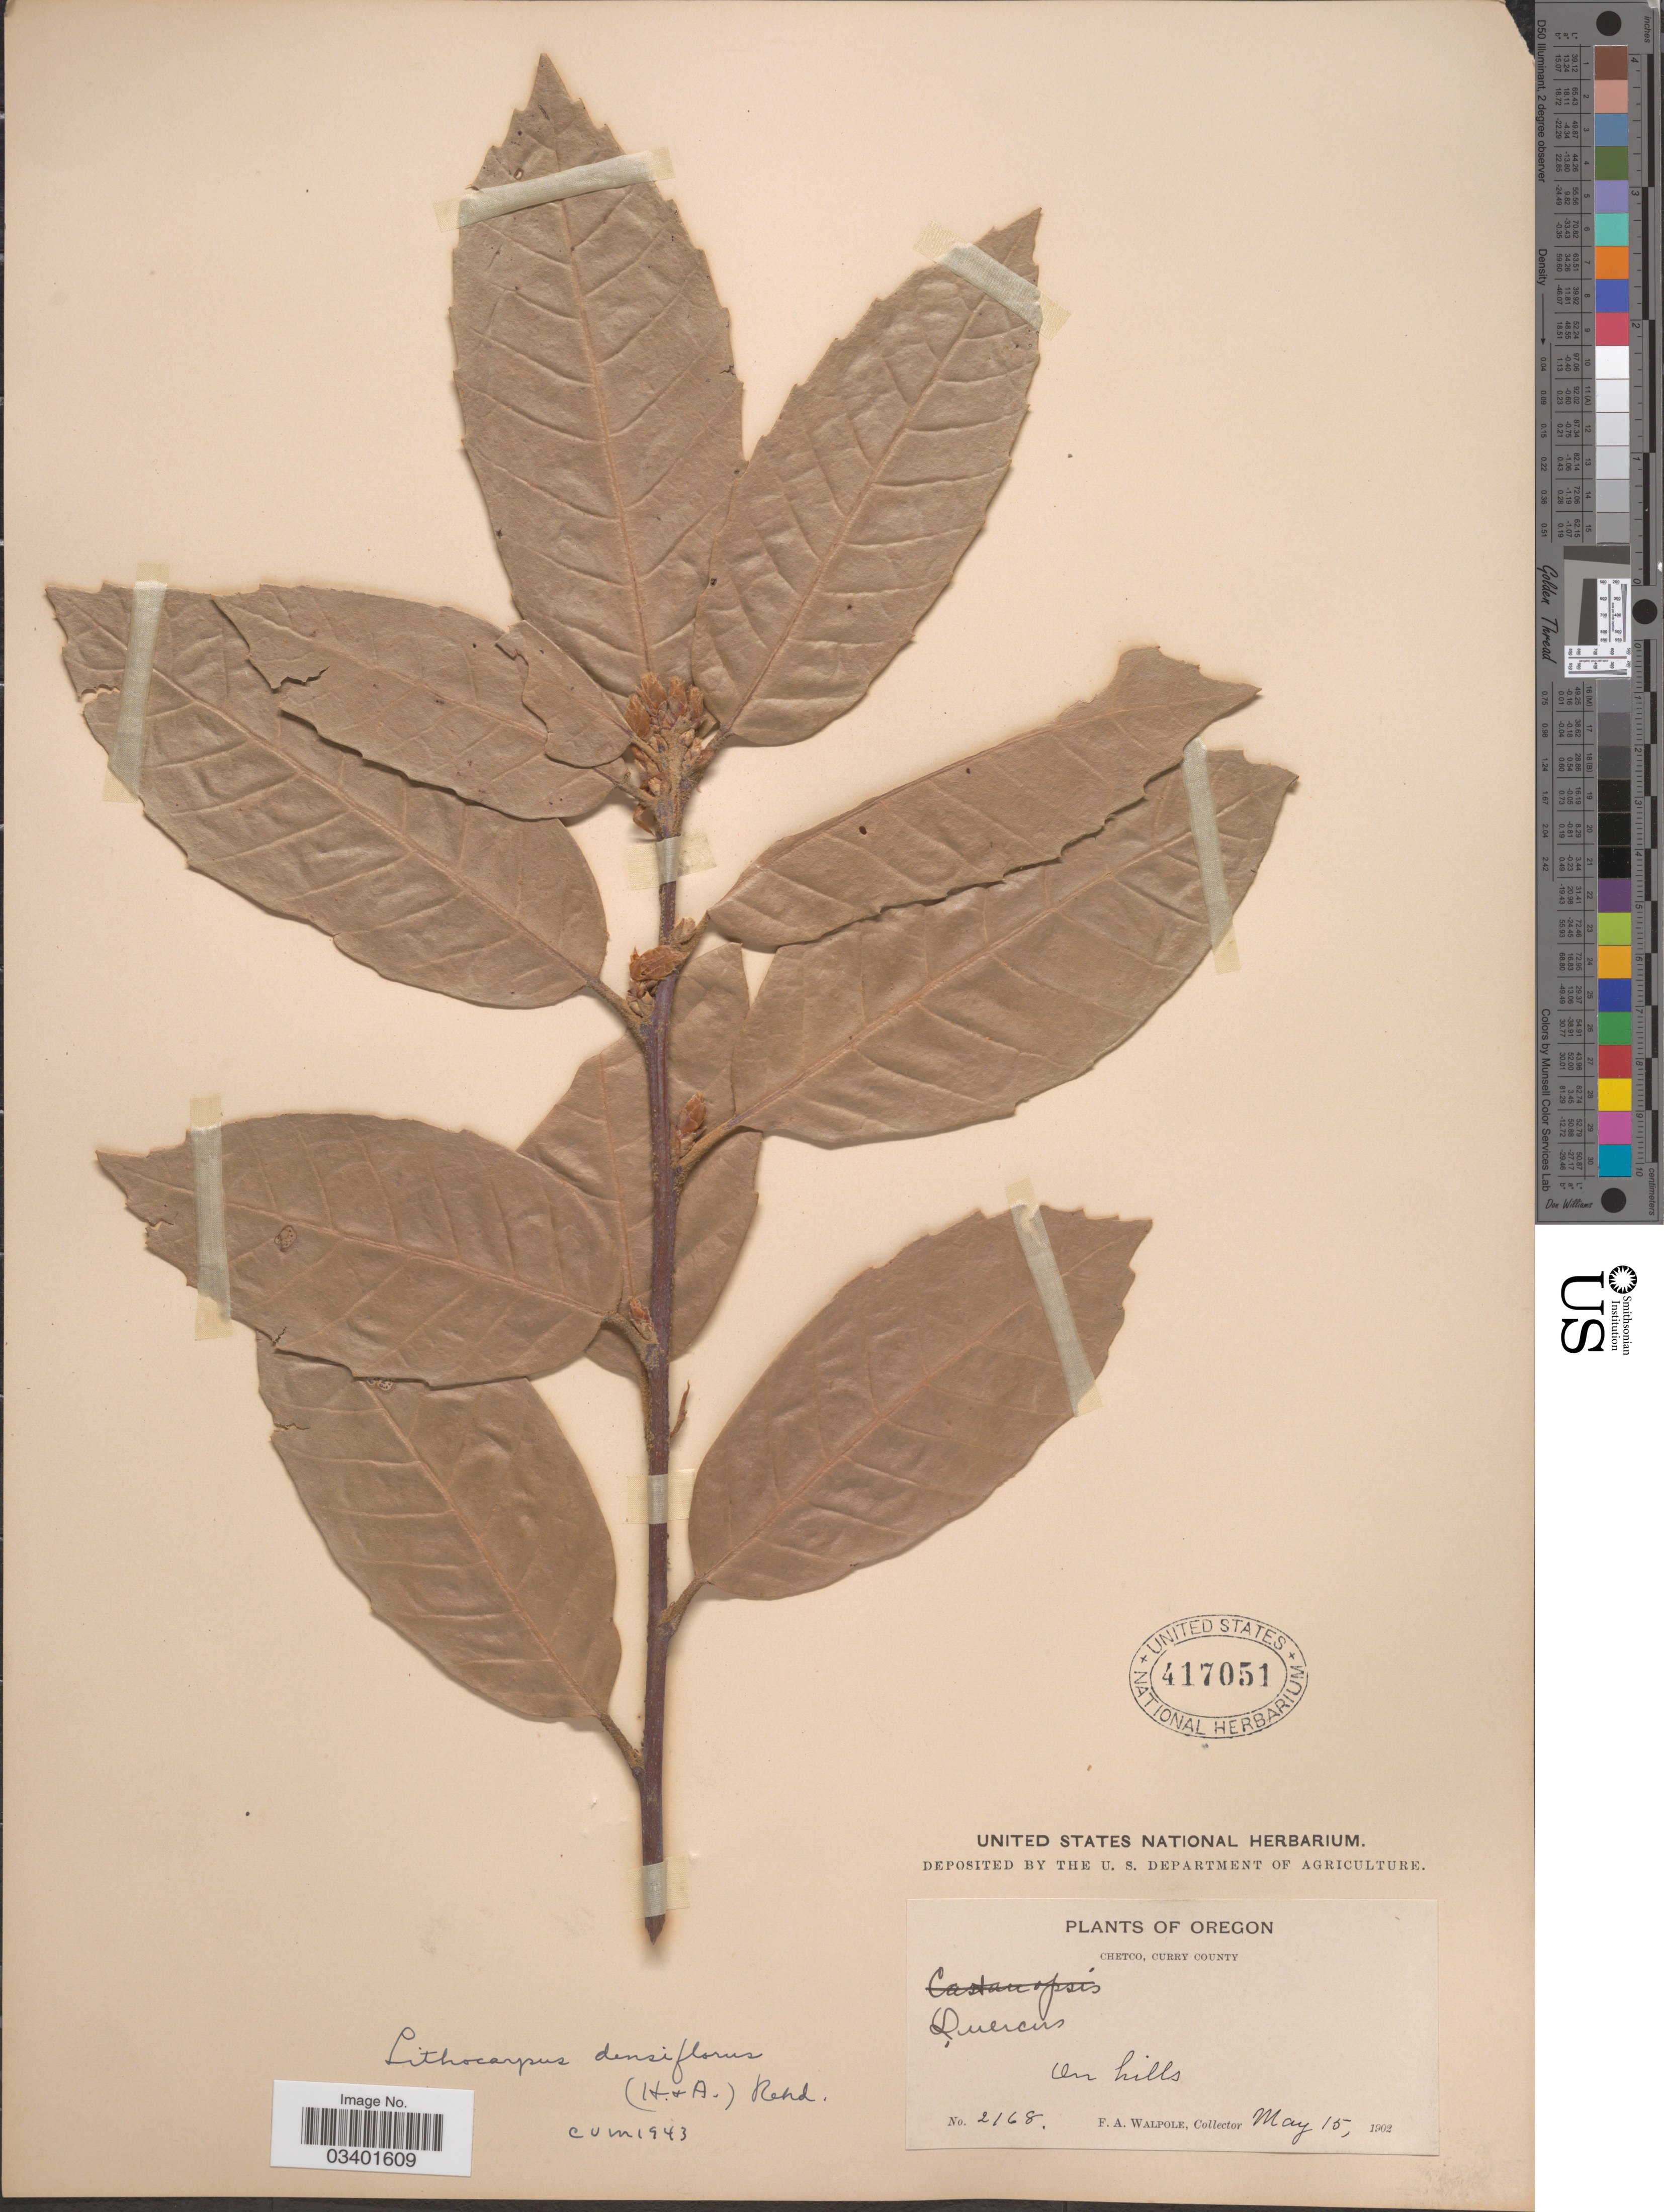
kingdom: Plantae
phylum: Tracheophyta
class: Magnoliopsida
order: Fagales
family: Fagaceae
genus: Notholithocarpus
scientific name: Notholithocarpus densiflorus var. densiflorus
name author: (Hook. & Arn.) P. S. Manos et al.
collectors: F. Walpole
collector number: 2168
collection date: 1902-08-15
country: United States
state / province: Oregon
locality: Chetco, Curry County. On hills.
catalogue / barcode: US 417051